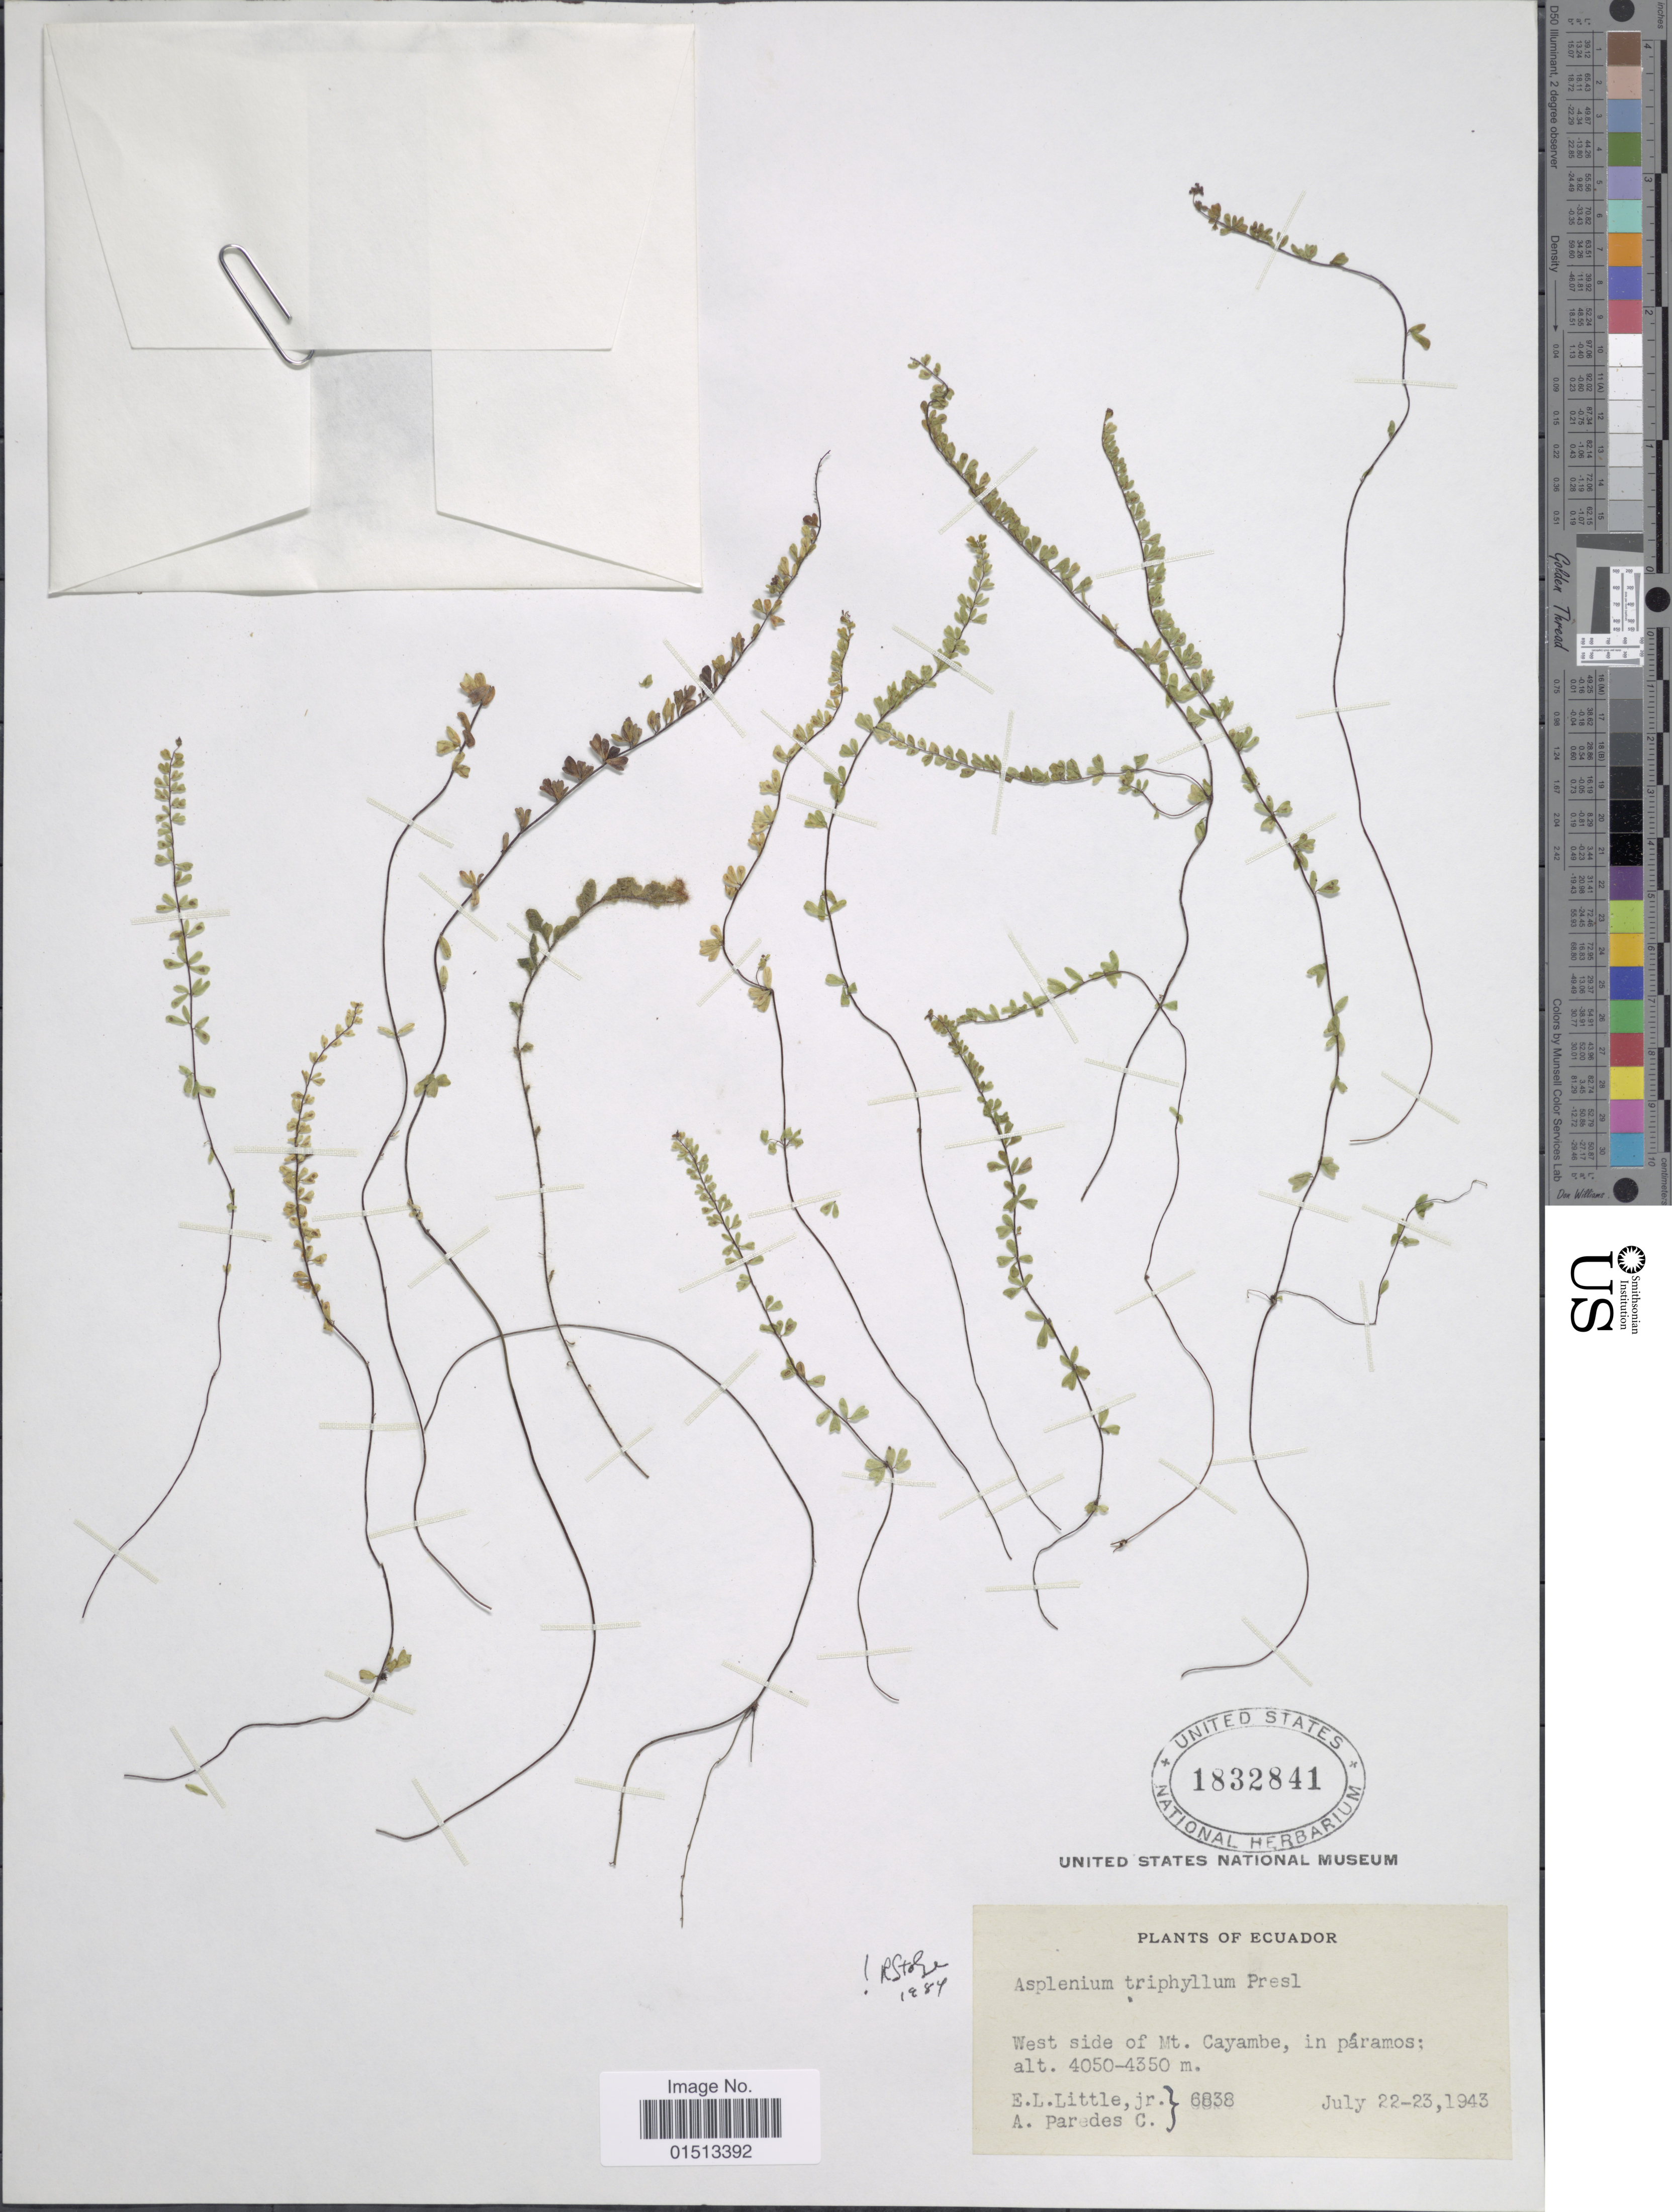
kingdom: Plantae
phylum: Tracheophyta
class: Polypodiopsida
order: Polypodiales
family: Aspleniaceae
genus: Asplenium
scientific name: Asplenium triphyllum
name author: C. Presl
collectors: E. L. Little & A. Paredes C.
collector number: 6838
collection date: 1943-07-22/1943-07-23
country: Ecuador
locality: West side of Mt. Cayambe, in páramos.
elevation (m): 4050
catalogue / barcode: US 1832841